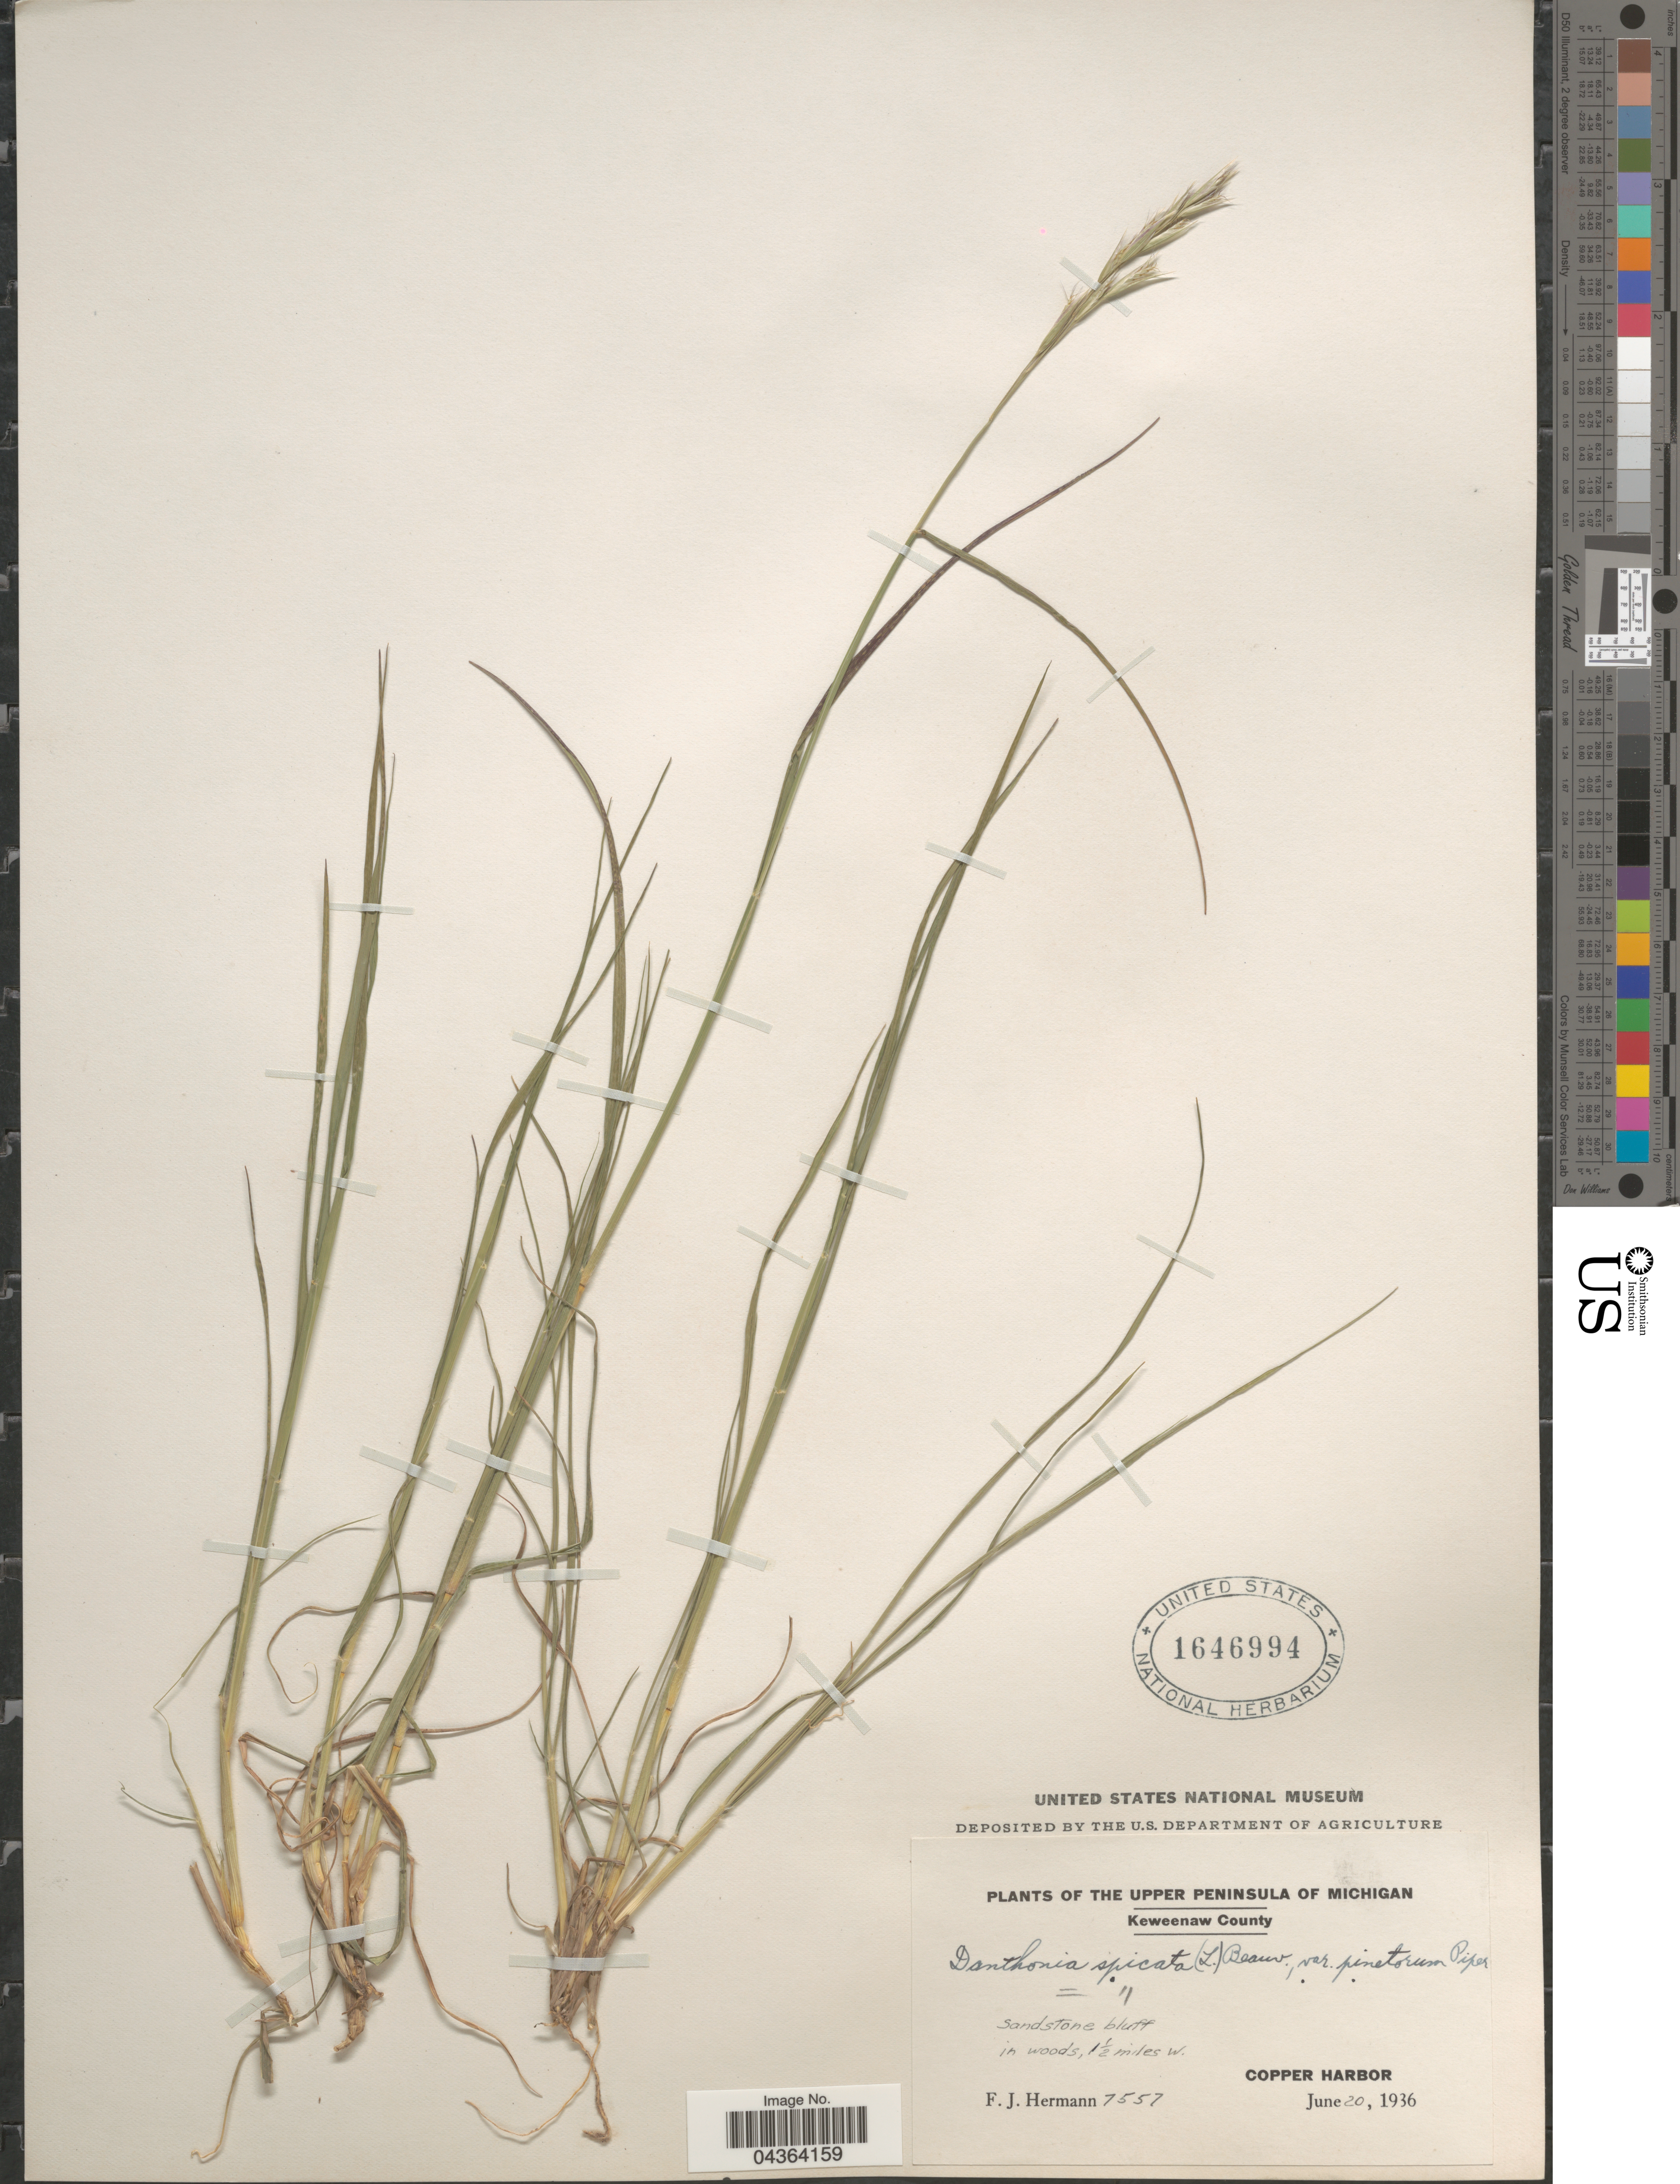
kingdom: Plantae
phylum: Tracheophyta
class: Liliopsida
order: Poales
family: Poaceae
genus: Danthonia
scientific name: Danthonia spicata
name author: (L.) P. Beauv. ex Roem. & Schult.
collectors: F. J. Hermann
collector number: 7557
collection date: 1936-06-20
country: United States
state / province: Michigan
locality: Upper Peninsula of Michigan. Keweenaw County. Sandstone bluff in woods, 1½ miles W. Copper Harbor.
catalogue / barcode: US 1646994